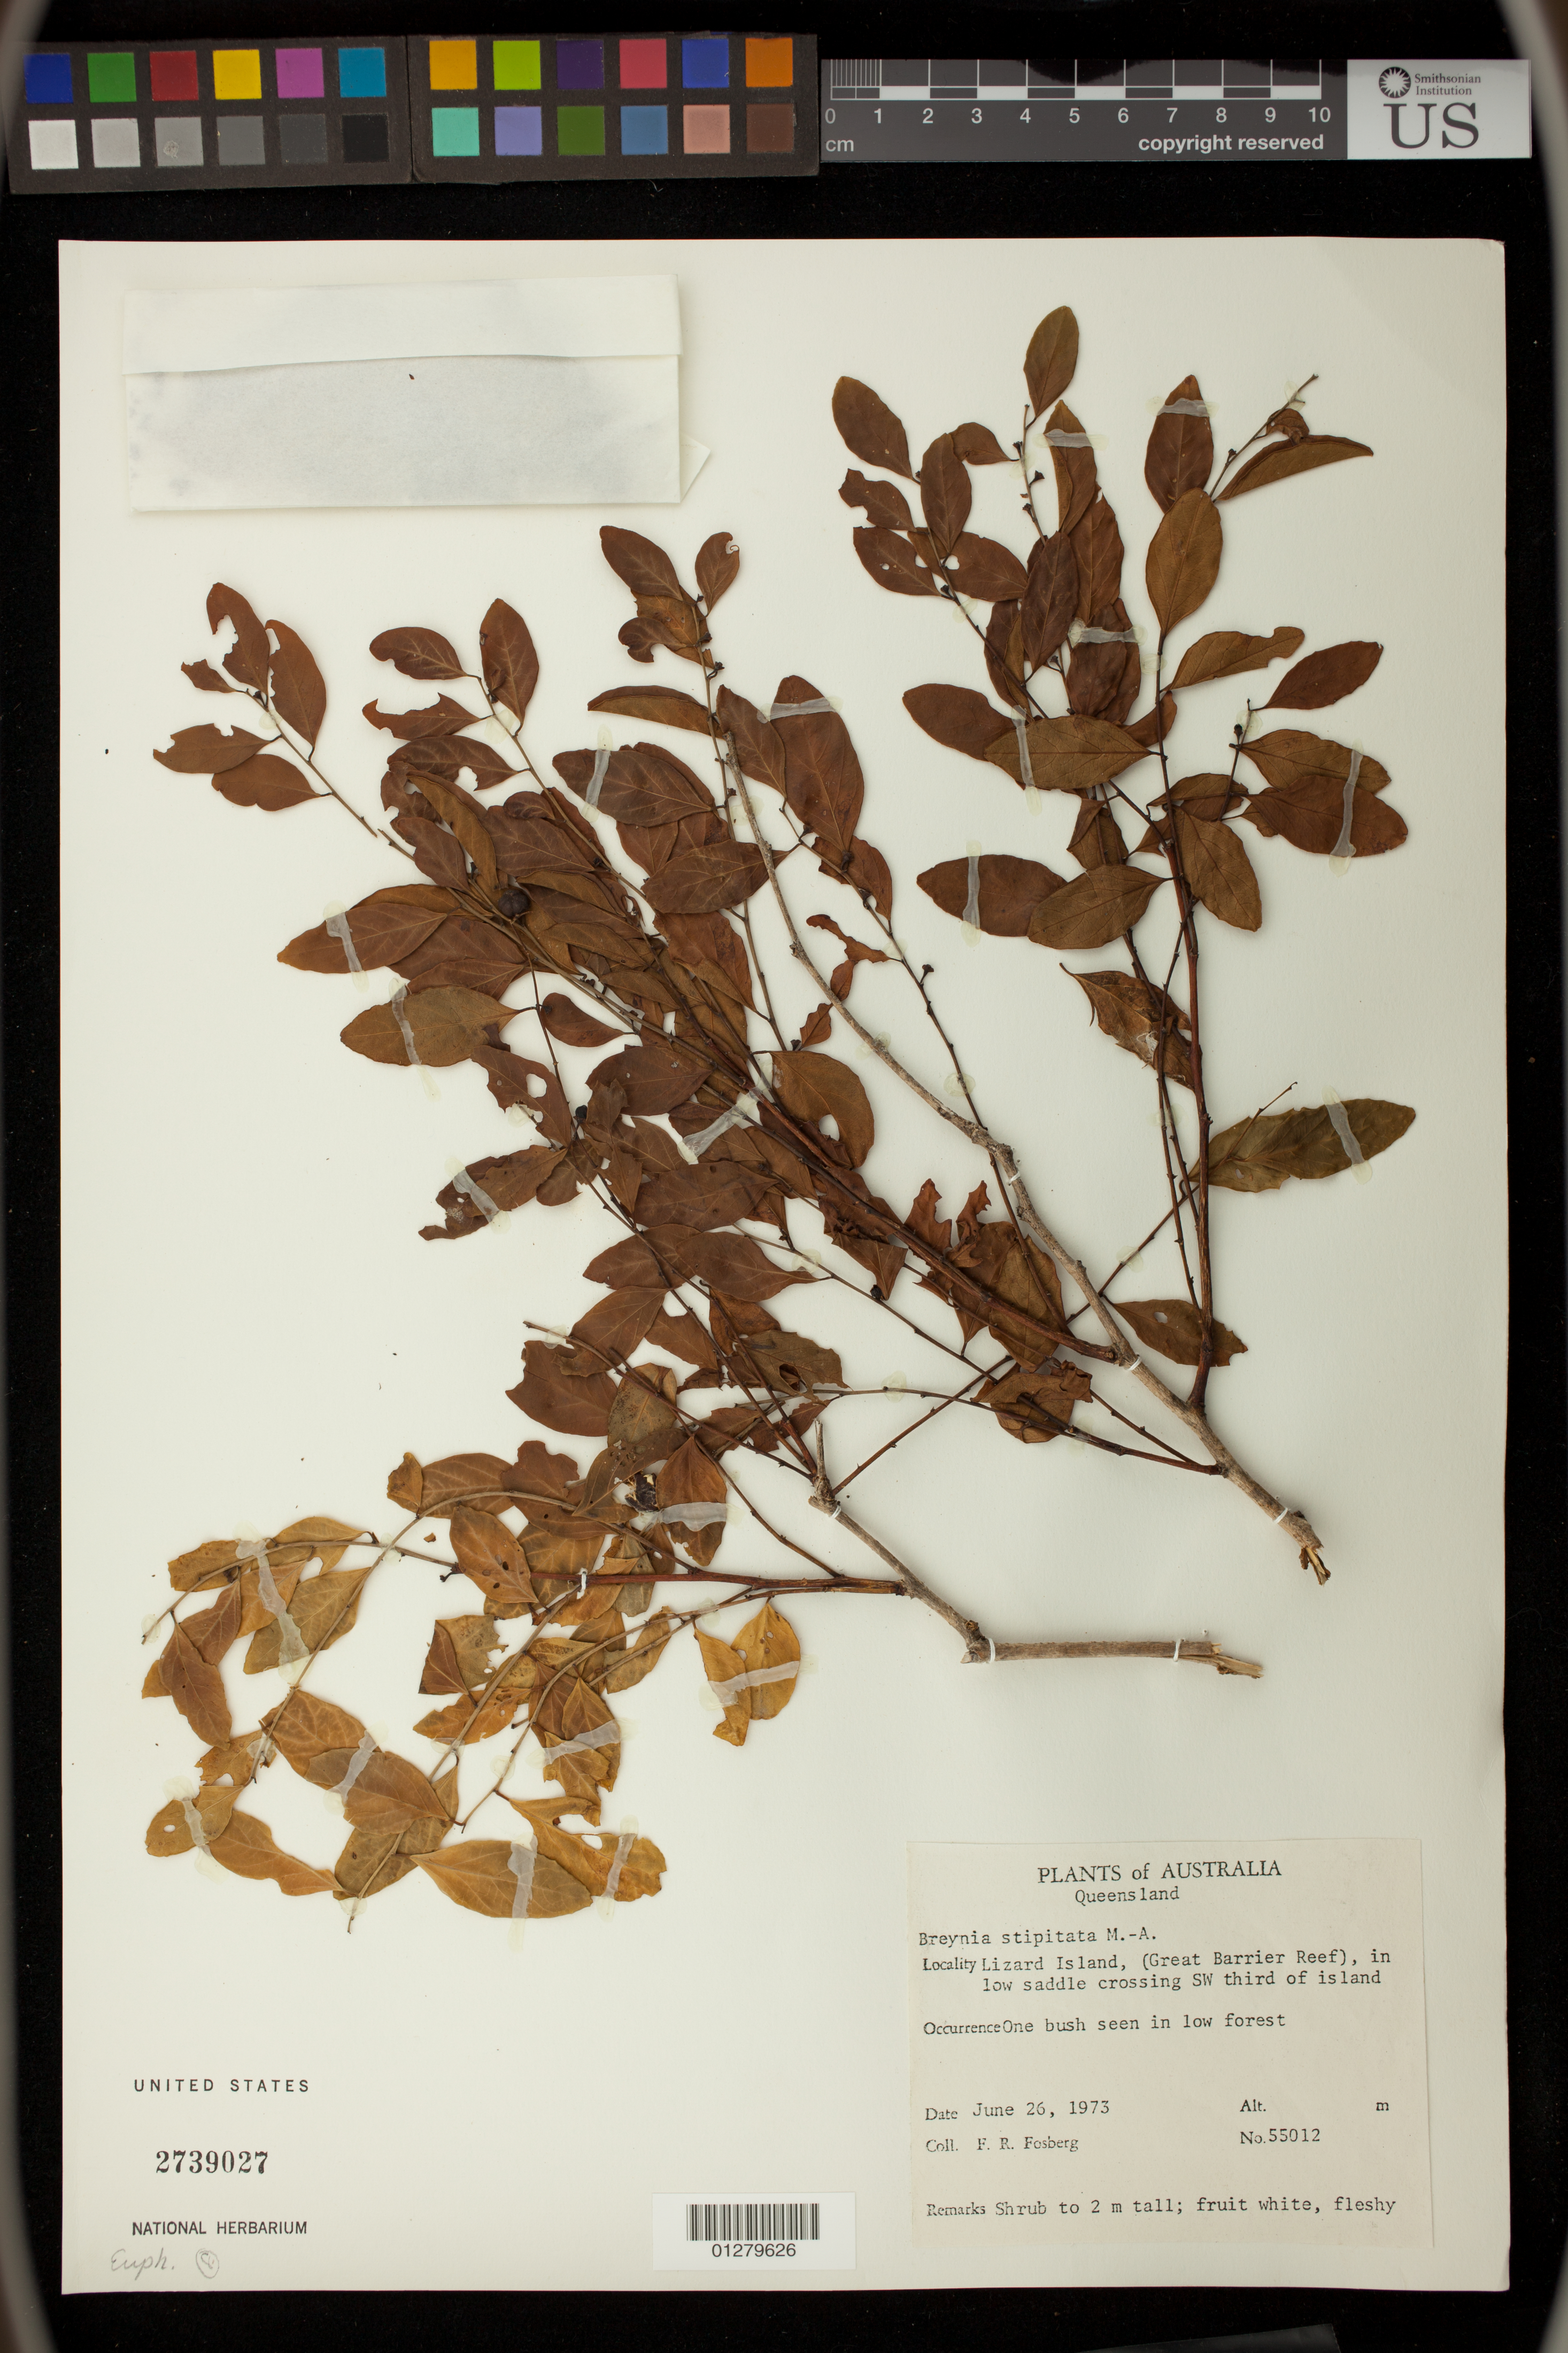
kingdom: Plantae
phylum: Tracheophyta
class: Magnoliopsida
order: Malpighiales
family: Phyllanthaceae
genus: Breynia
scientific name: Breynia stipitata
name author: Müll. Arg.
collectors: F. R. Fosberg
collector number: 55012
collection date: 1973-06-26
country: Australia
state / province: Queensland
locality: Lizard Island (Great Barrier Reef), in low saddle crossing SW third of island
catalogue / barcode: US 2739027